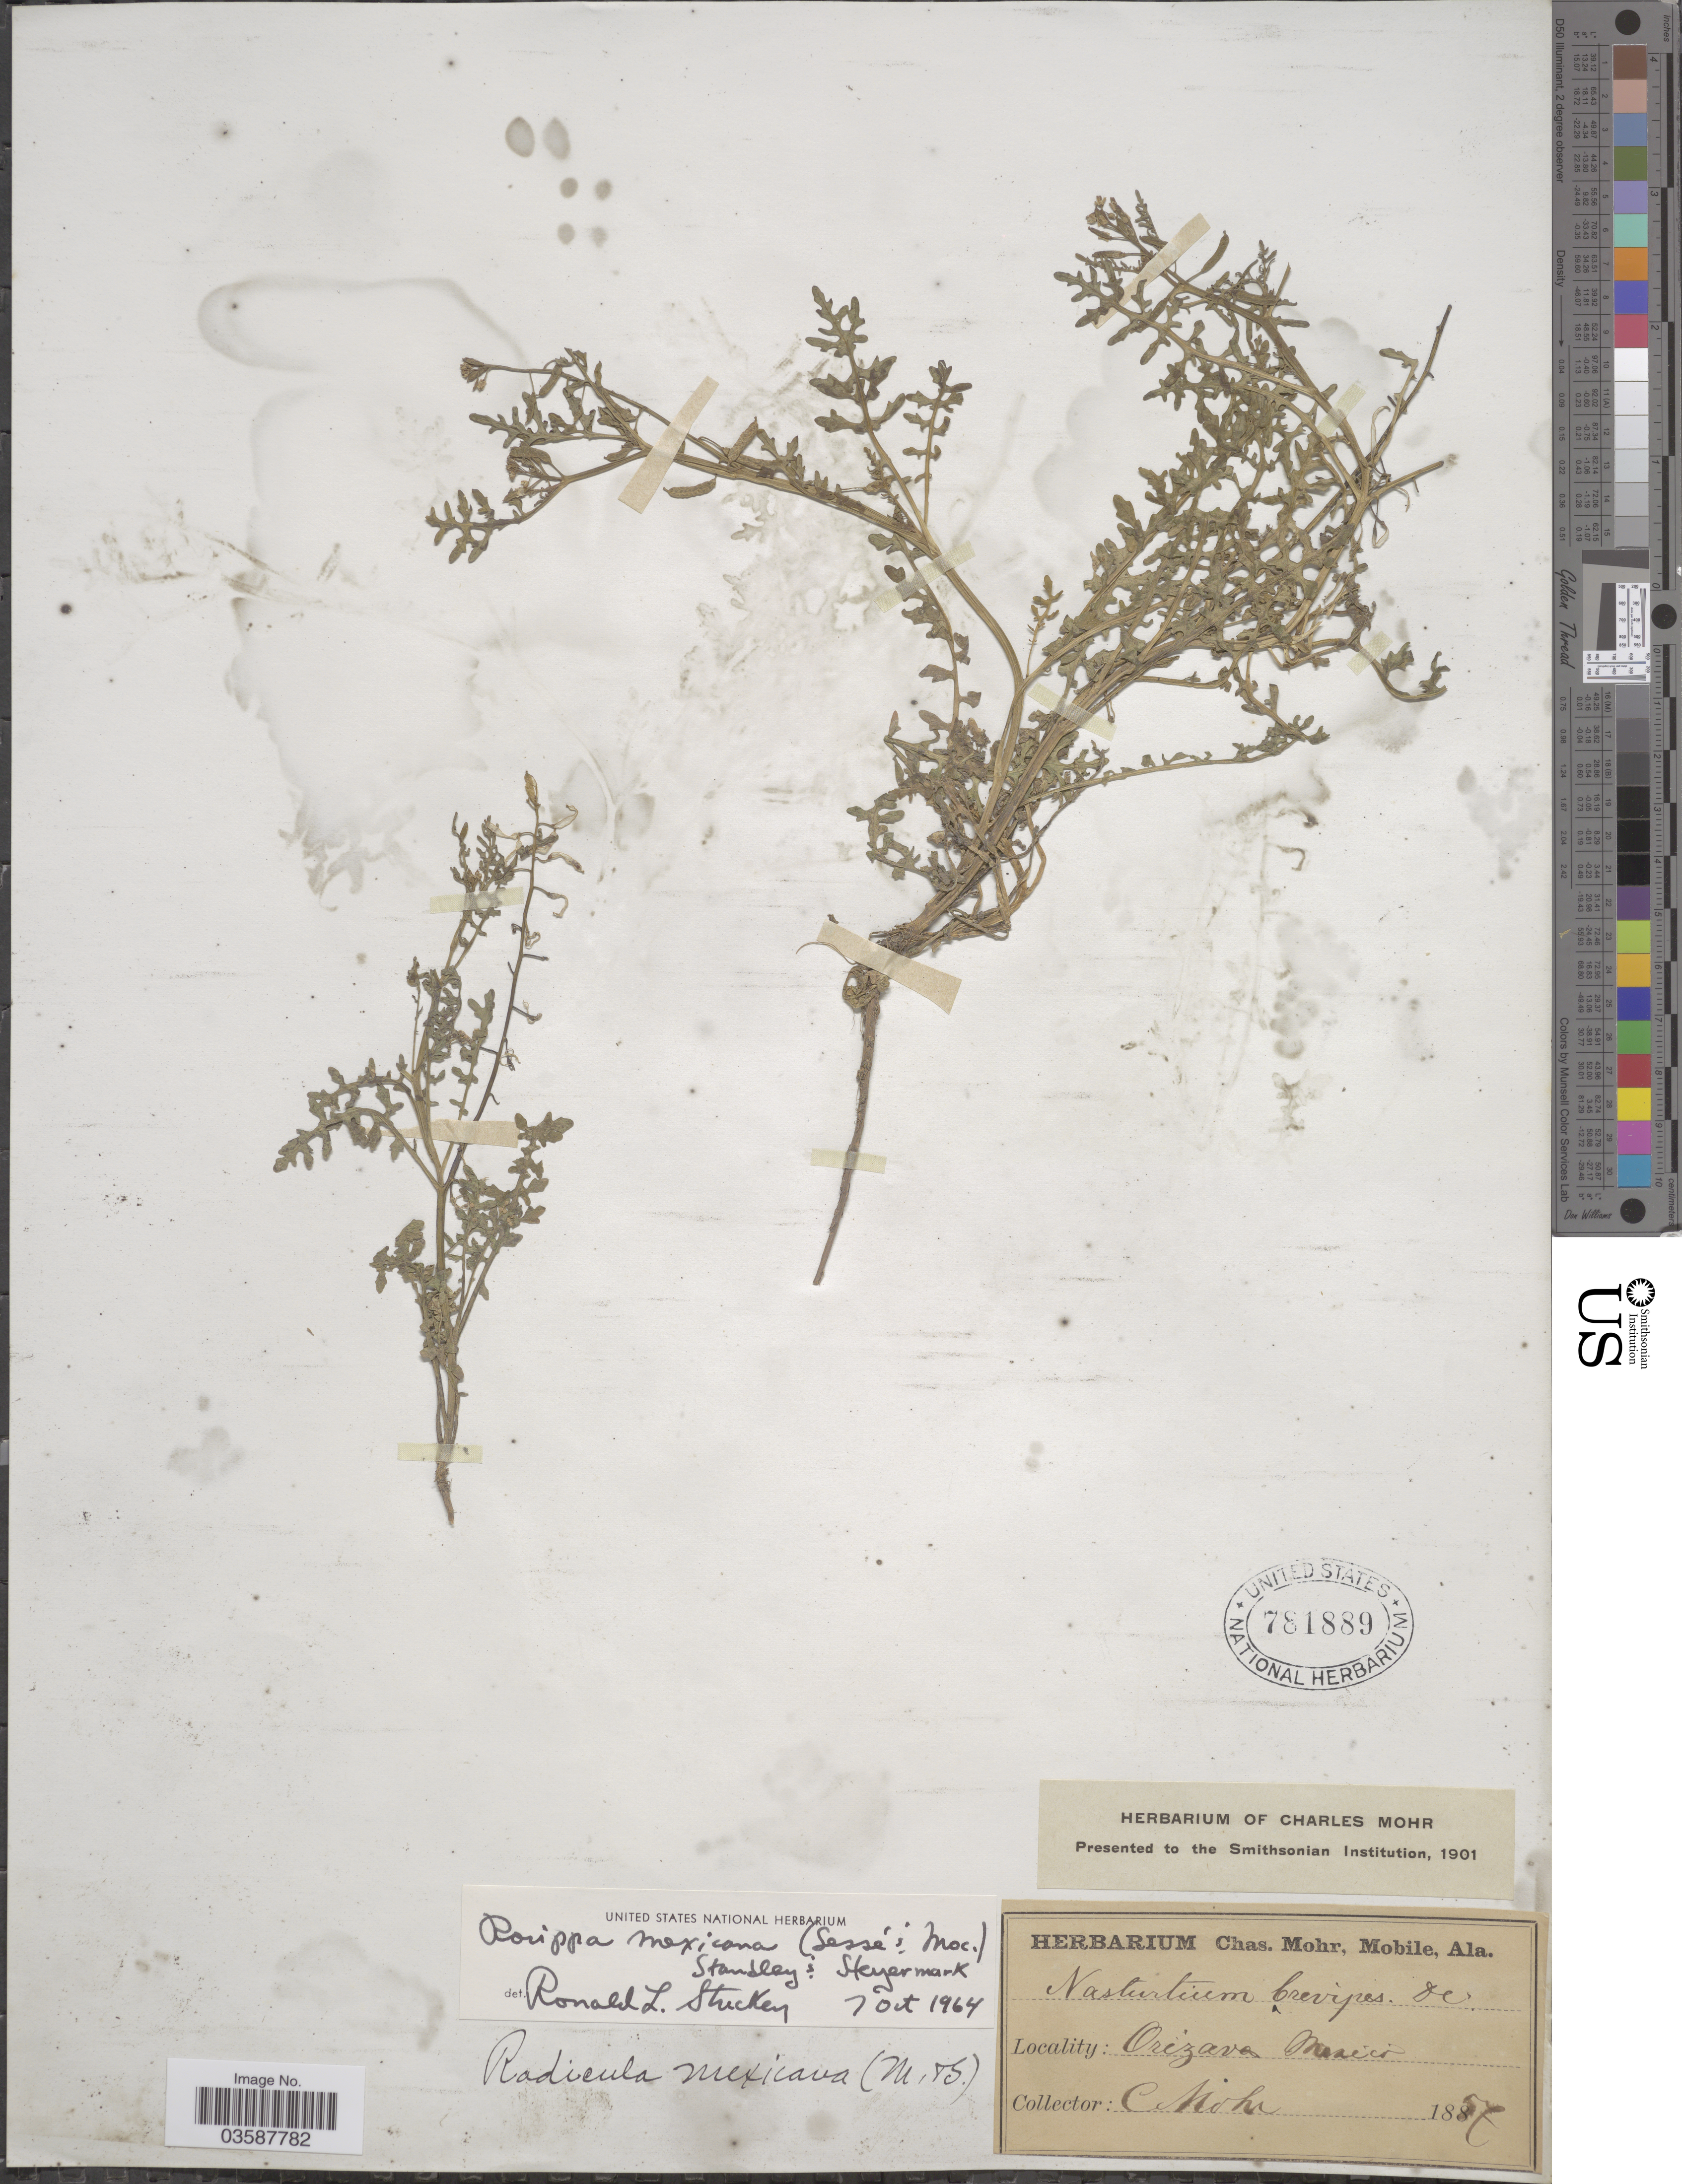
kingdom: Plantae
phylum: Tracheophyta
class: Magnoliopsida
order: Brassicales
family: Brassicaceae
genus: Rorippa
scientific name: Rorippa mexicana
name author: (Moc.) Standl. & Steyerm.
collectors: C. T. Mohr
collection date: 1857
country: Mexico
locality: Orizava.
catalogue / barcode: US 781889